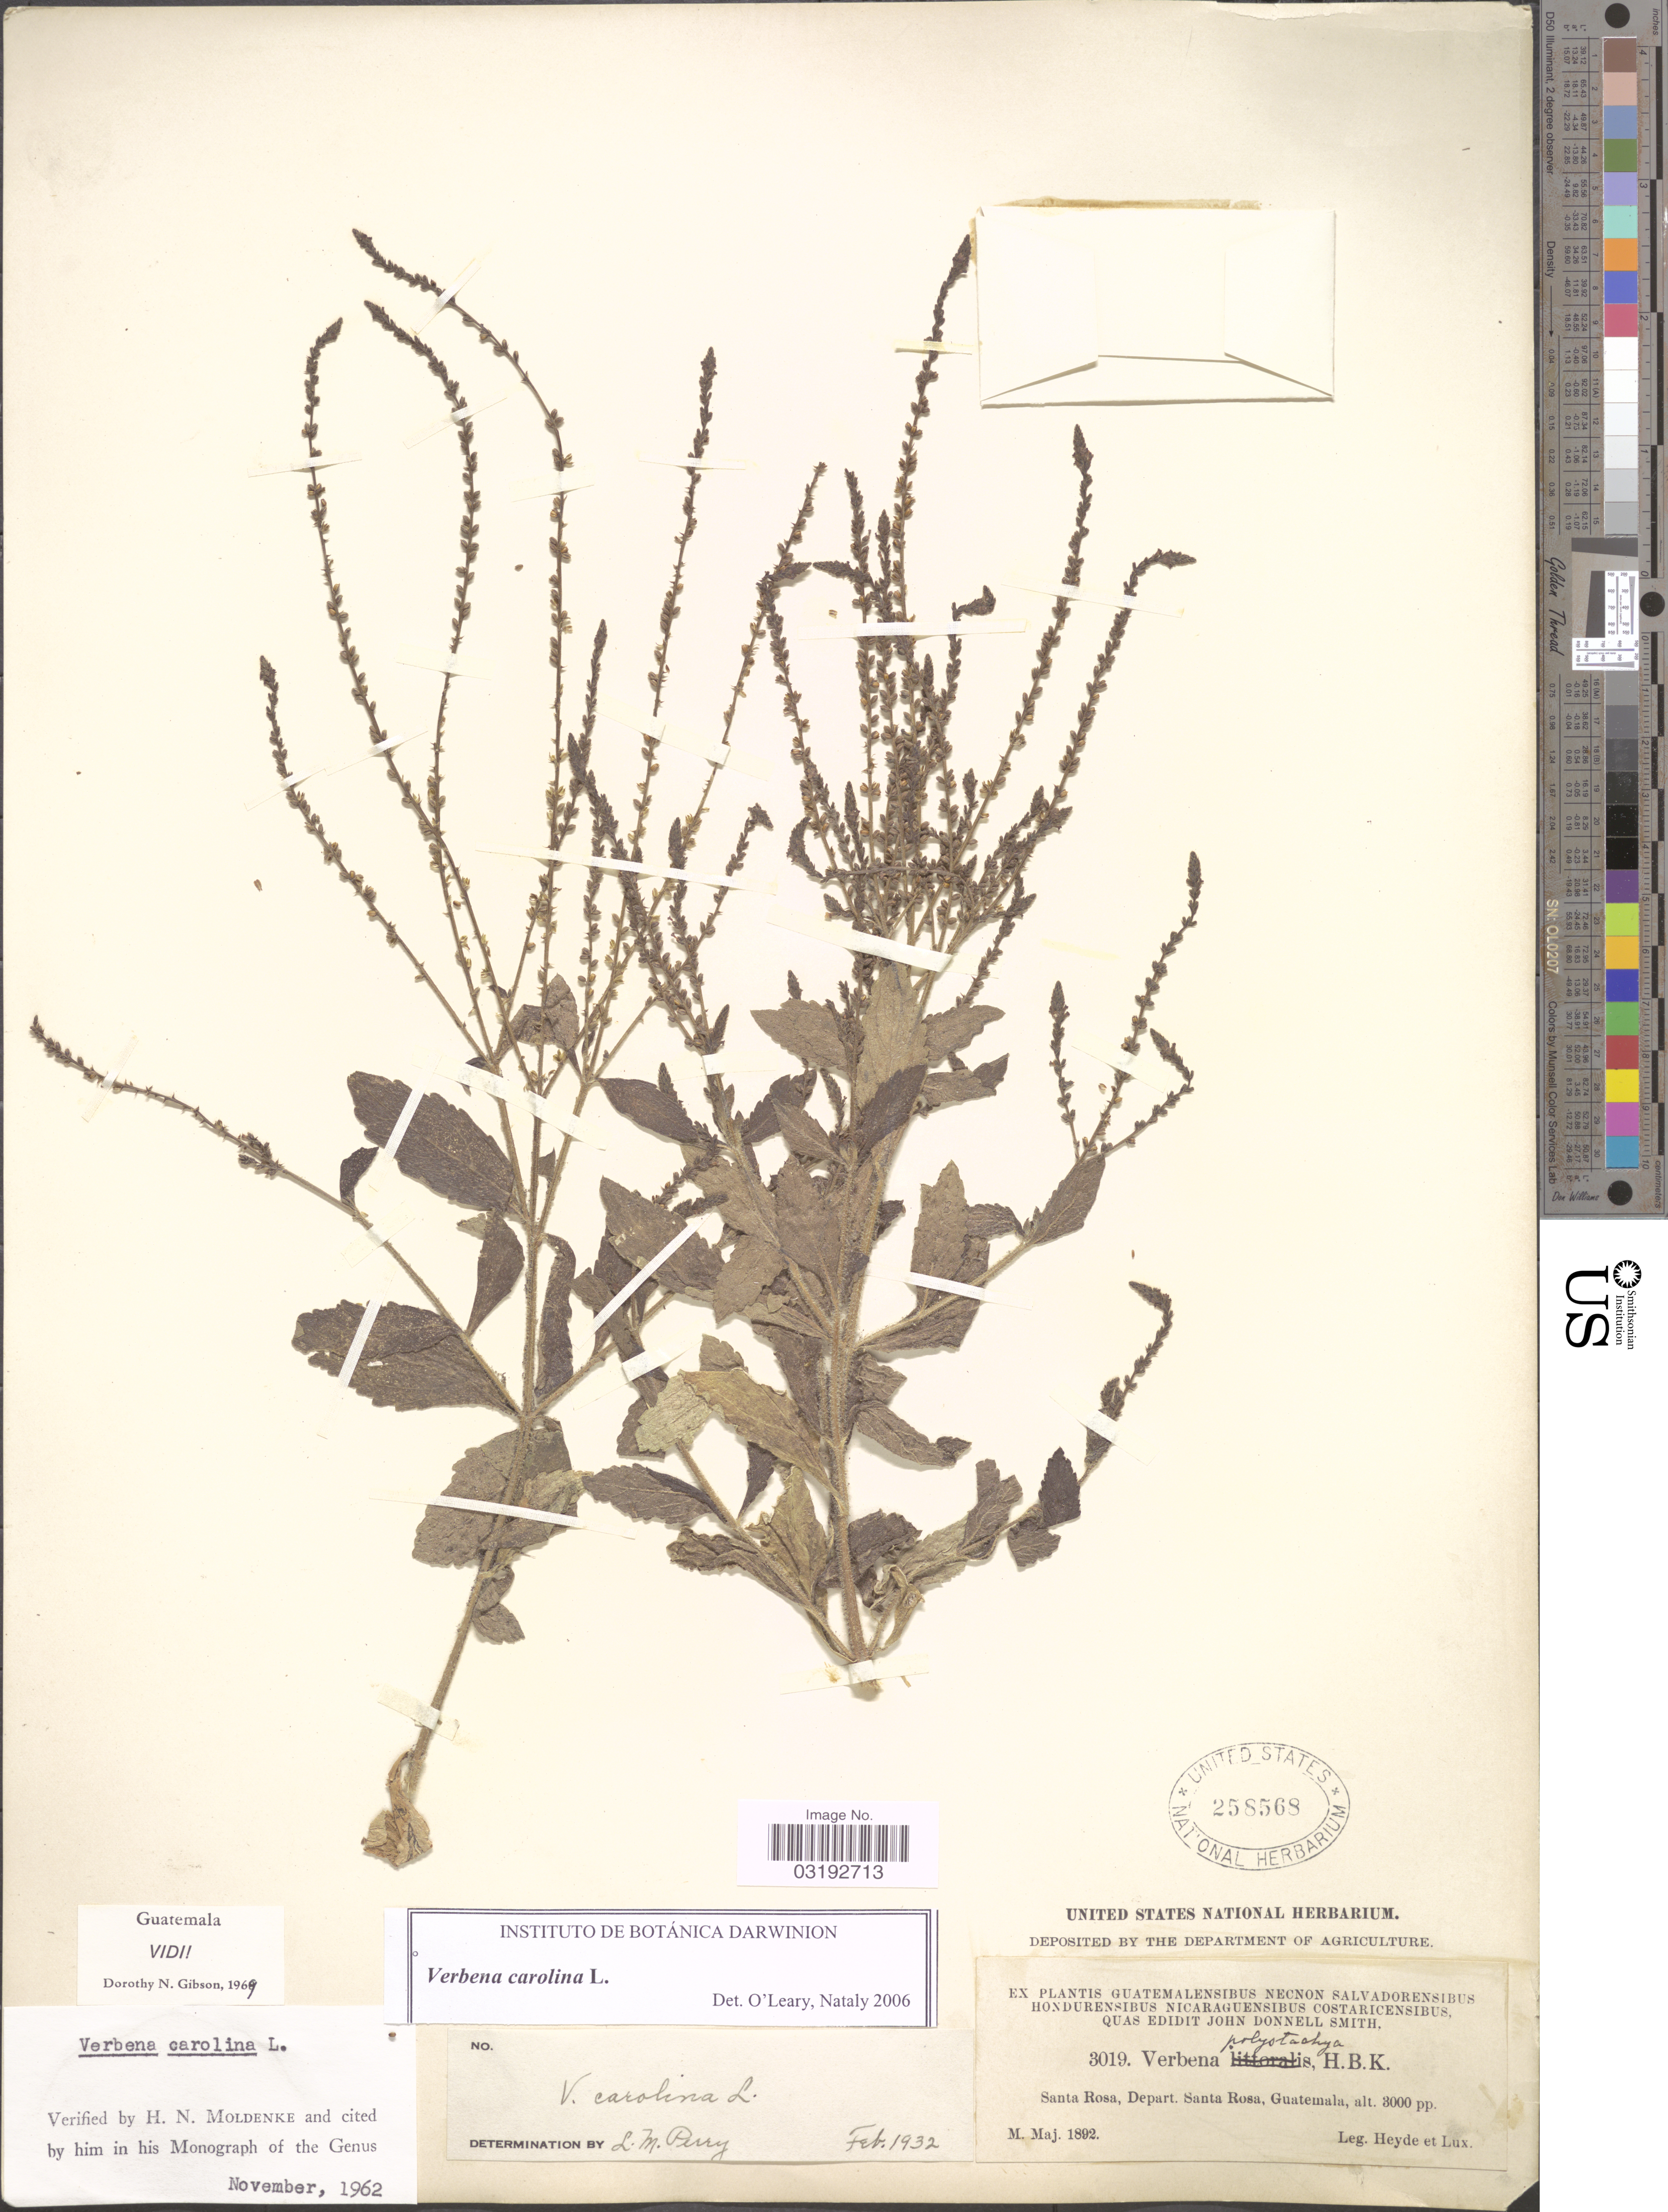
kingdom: Plantae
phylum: Tracheophyta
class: Magnoliopsida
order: Lamiales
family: Verbenaceae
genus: Verbena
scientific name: Verbena carolina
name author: L.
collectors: Heyde & Lux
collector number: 3019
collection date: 1892-05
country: Guatemala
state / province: Santa Rosa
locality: Santa Rosa, Depart. Santa Rosa.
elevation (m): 914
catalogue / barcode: US 258568